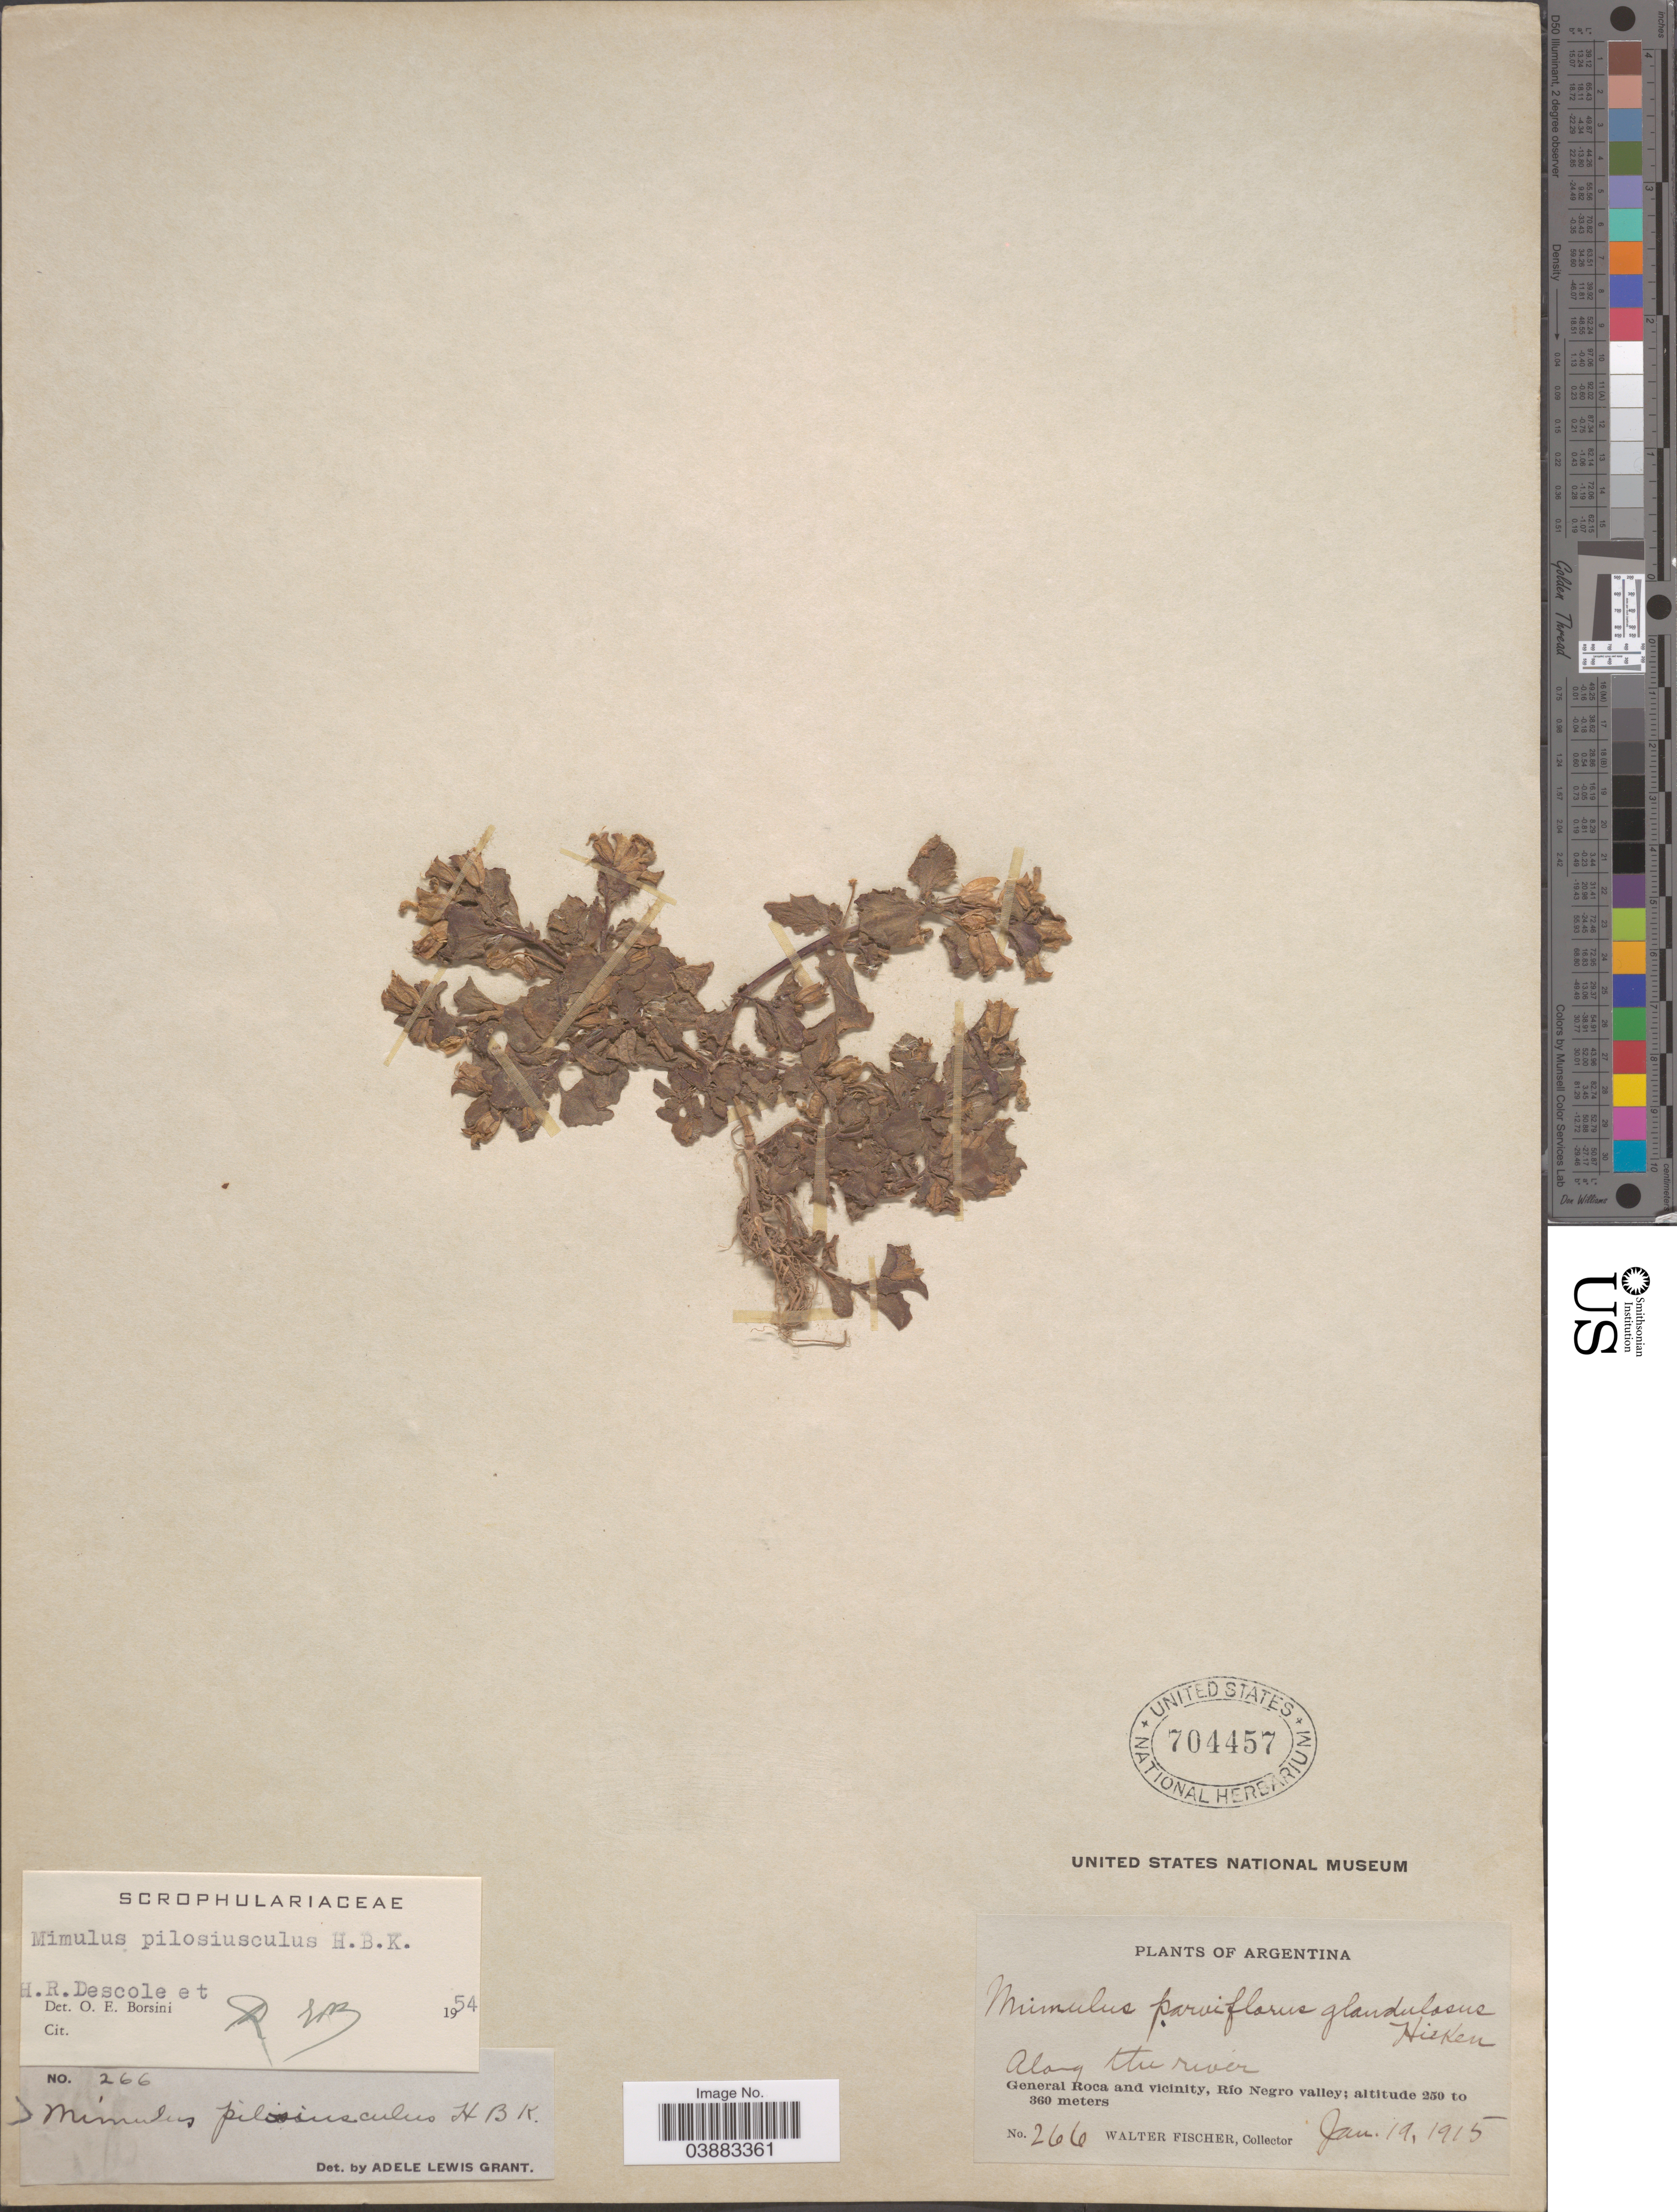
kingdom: Plantae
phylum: Tracheophyta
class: Magnoliopsida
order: Lamiales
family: Phrymaceae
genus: Mimulus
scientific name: Mimulus glabratus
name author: Kunth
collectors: W. Fischer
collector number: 266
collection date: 1915-01-19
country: Argentina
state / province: Rio Negro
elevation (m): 259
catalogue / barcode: US 704457